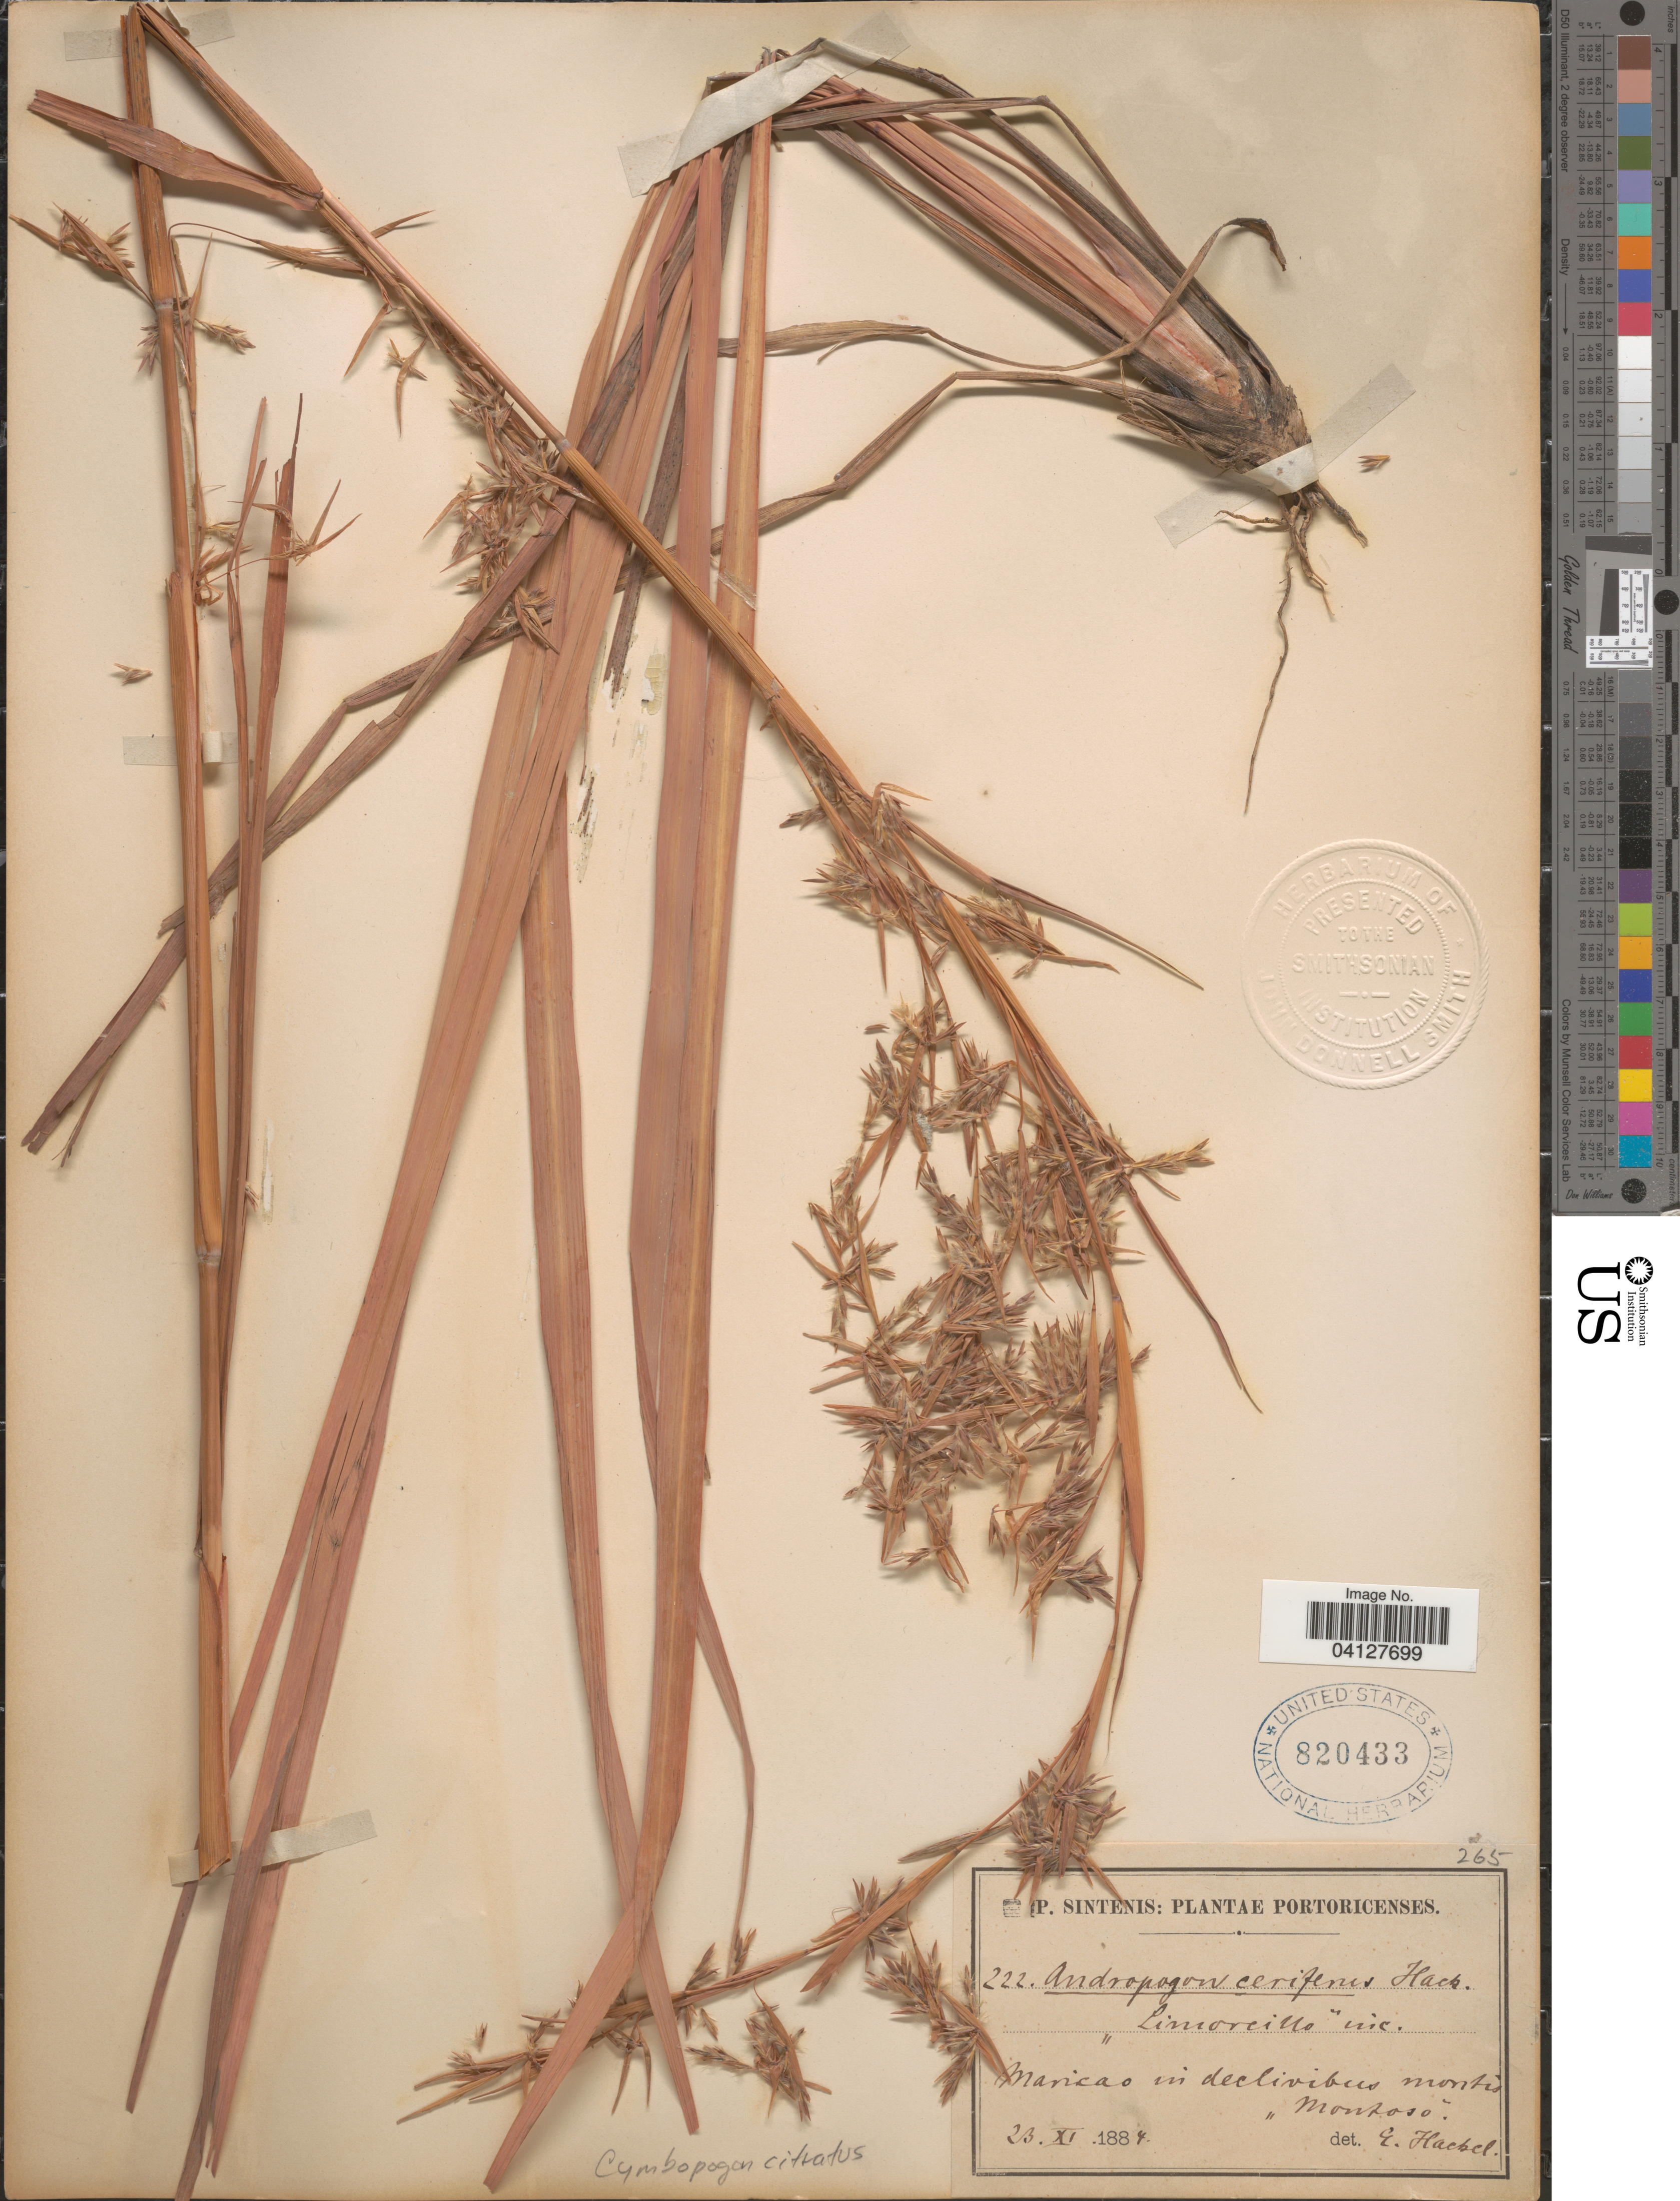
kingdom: Plantae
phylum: Tracheophyta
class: Liliopsida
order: Poales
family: Poaceae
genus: Andropogon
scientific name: Andropogon ceriferus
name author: Hack. in Mart.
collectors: P. Sintenis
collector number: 222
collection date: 1884-11-23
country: Puerto Rico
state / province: Maricao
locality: Portoricenses. In declivibus montis „Montoso'.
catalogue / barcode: US 820433